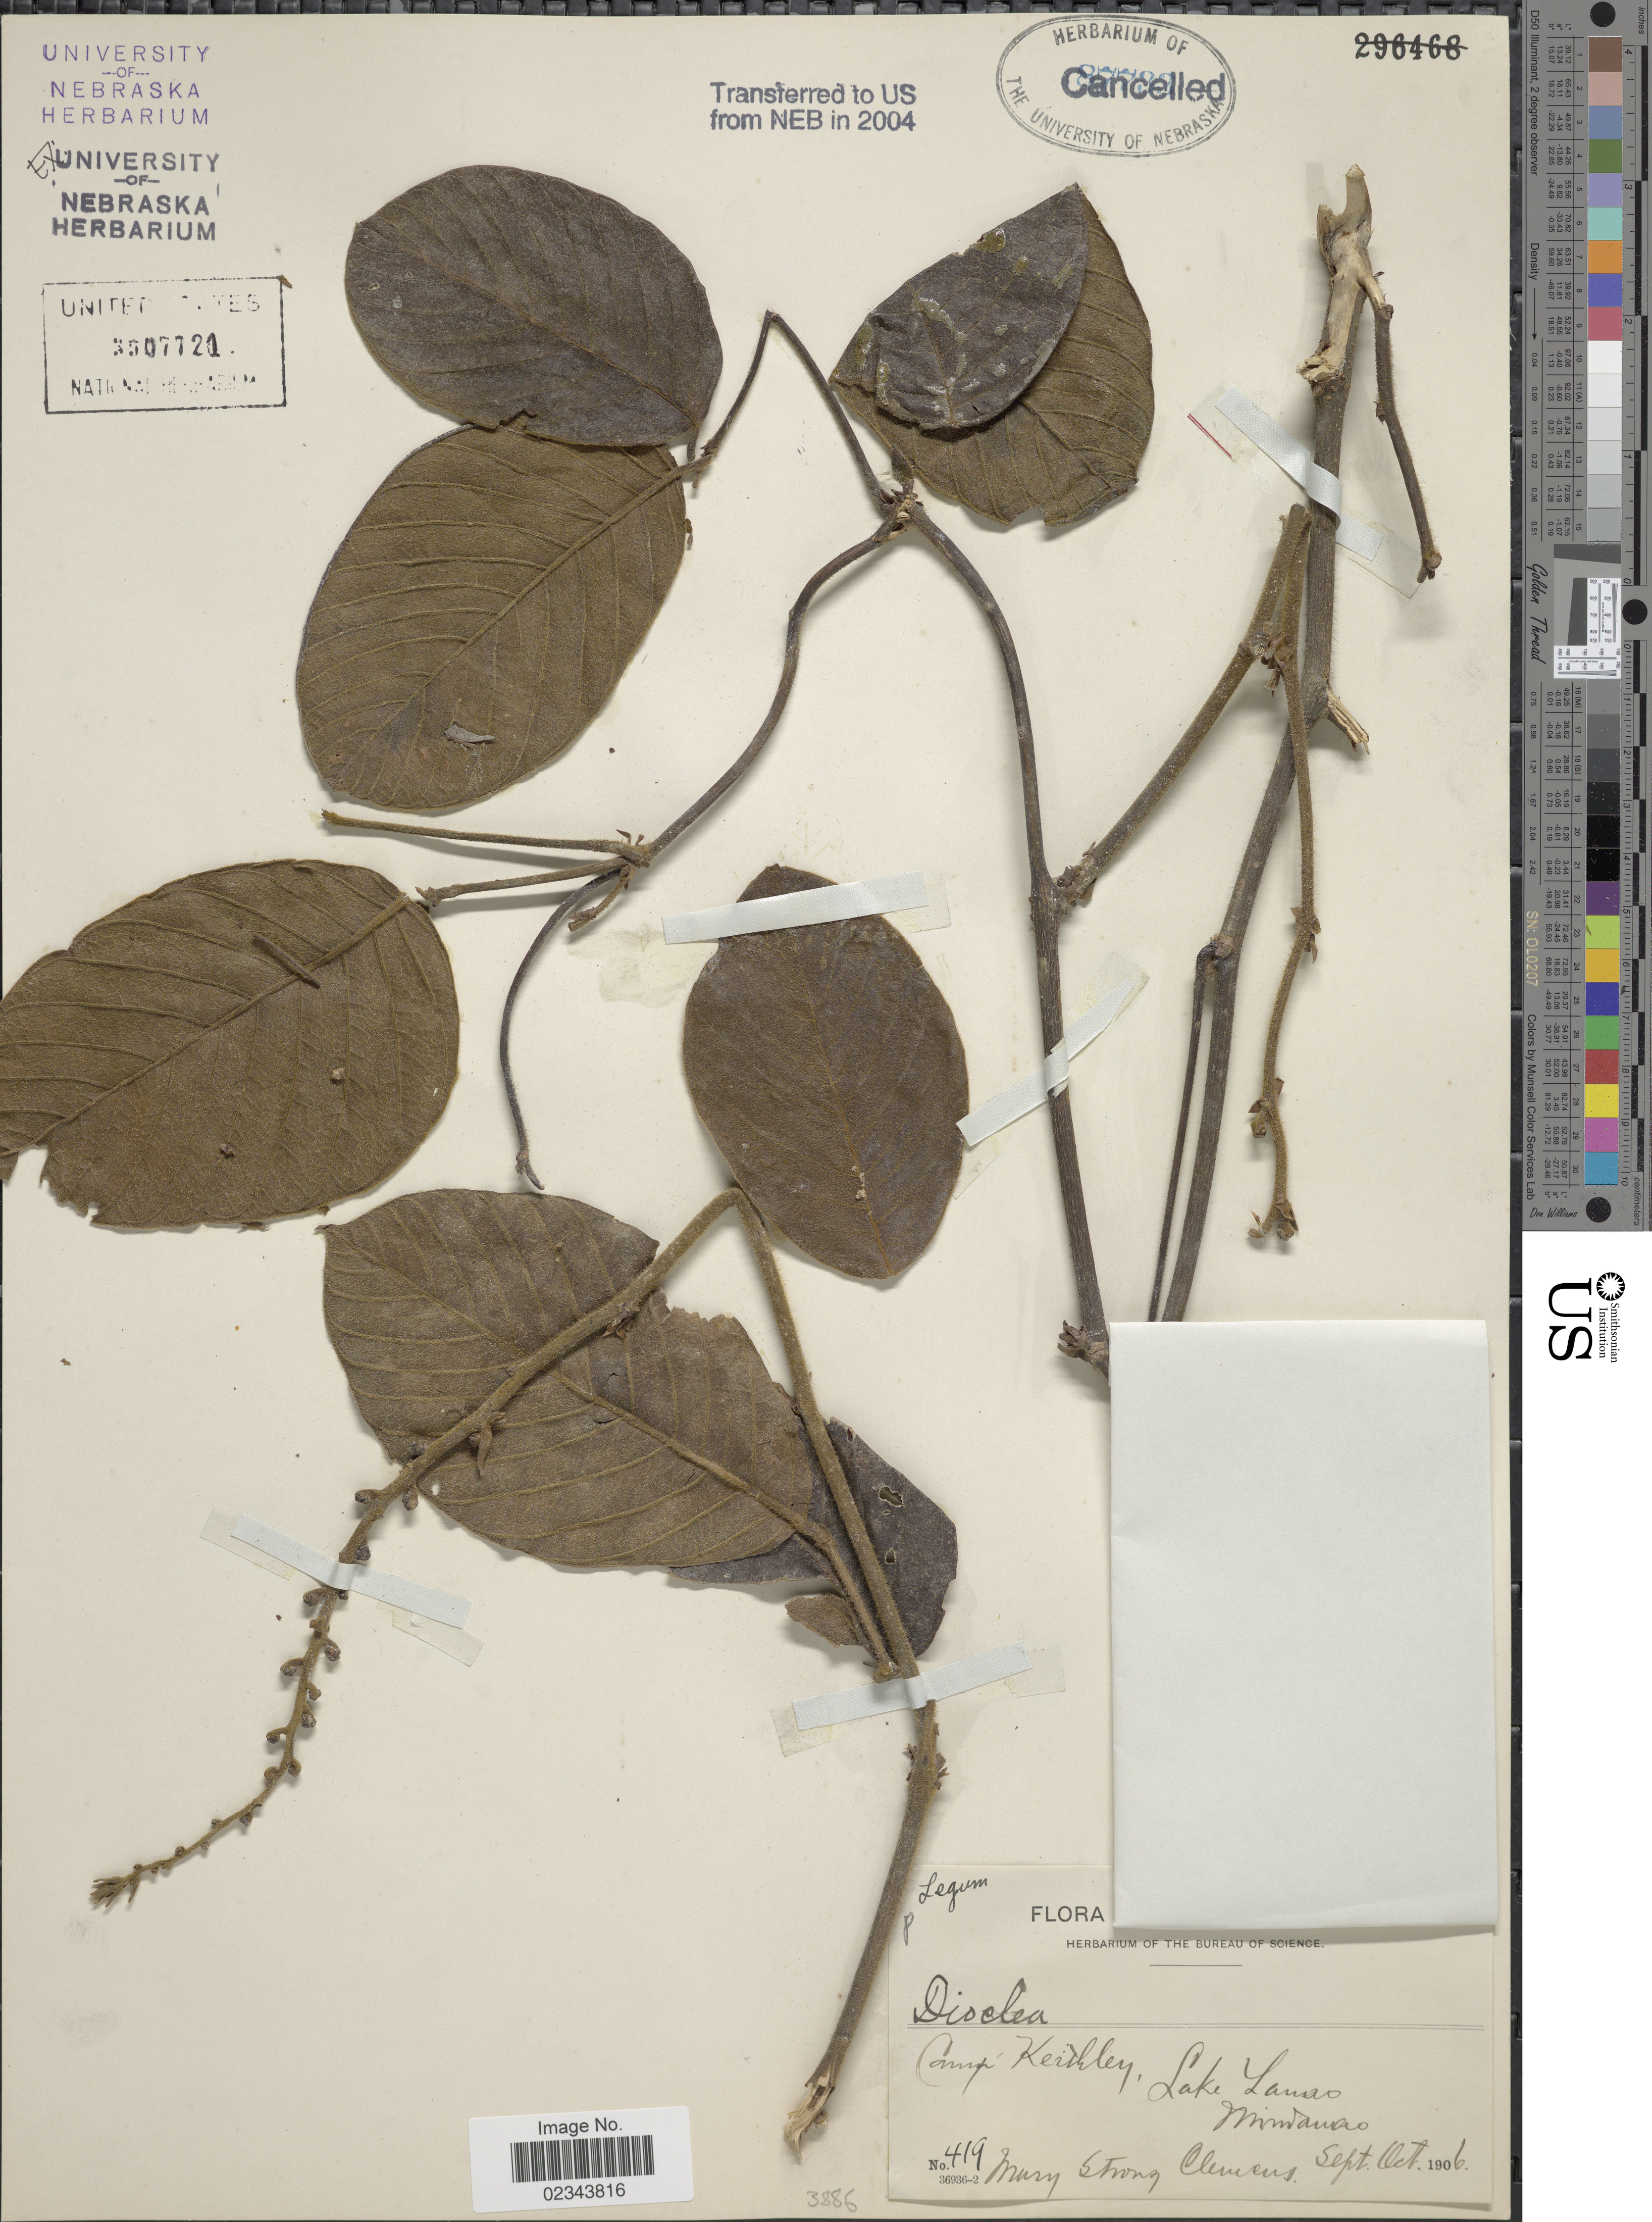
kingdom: Plantae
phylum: Tracheophyta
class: Magnoliopsida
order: Fabales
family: Fabaceae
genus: Macropsychanthus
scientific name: Macropsychanthus comosus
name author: (G. Mey.) L.P. Queiroz & Snak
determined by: Strong, Mark T., (BOT), Smithsonian Institution - National Museum of Natural History (UNITED STATES)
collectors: M. S. Clemens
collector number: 419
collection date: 1906-09/1906-10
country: Philippines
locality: Camp Keithley, Lake Lanao, Mindanao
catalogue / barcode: US 3507721